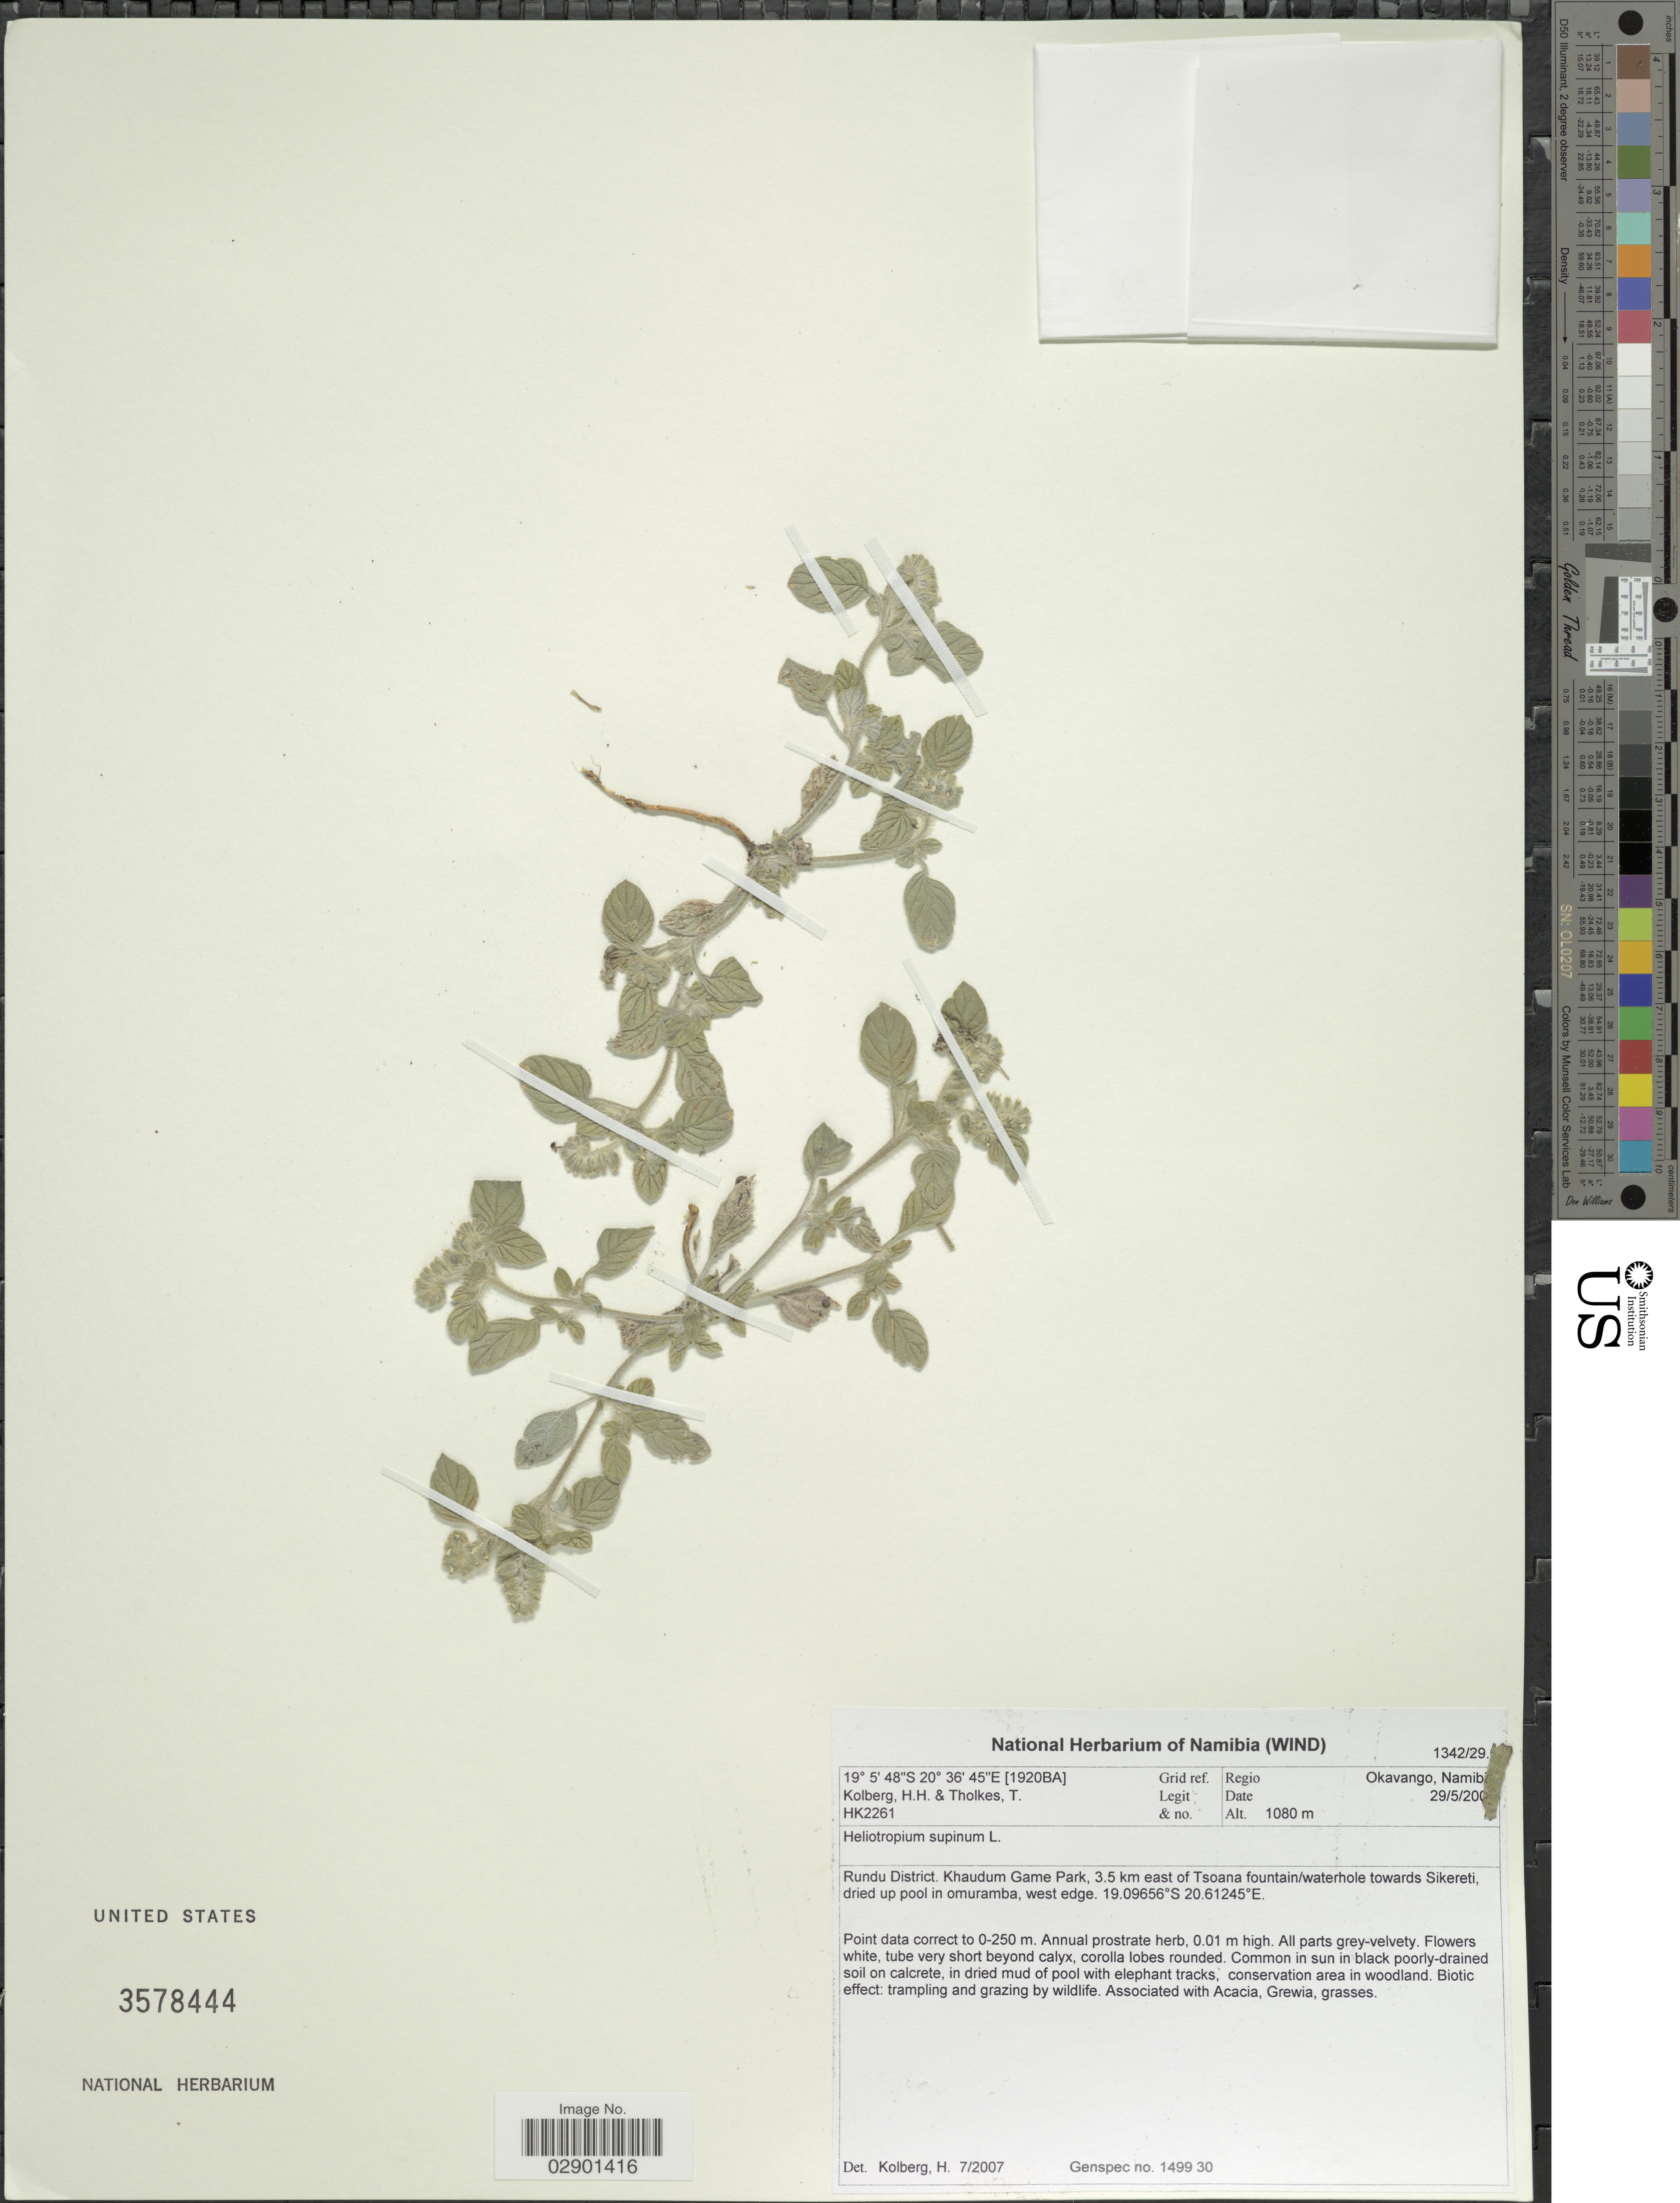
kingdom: Plantae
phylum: Tracheophyta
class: Magnoliopsida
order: Boraginales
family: Heliotropiaceae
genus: Heliotropium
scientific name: Heliotropium supinum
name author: L.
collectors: H. H. Kolberg & T. Tholkes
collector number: HK2261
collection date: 2001-05-29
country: Namibia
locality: [1920BA] Grid ref. Regio Okavango. Rundu District. Khaudum Game Park, 3.5 km east of Tsoana fountain/waterhole towards Sikereti, dried up pool in omuramba, west edge.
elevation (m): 1080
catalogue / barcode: US 3578444